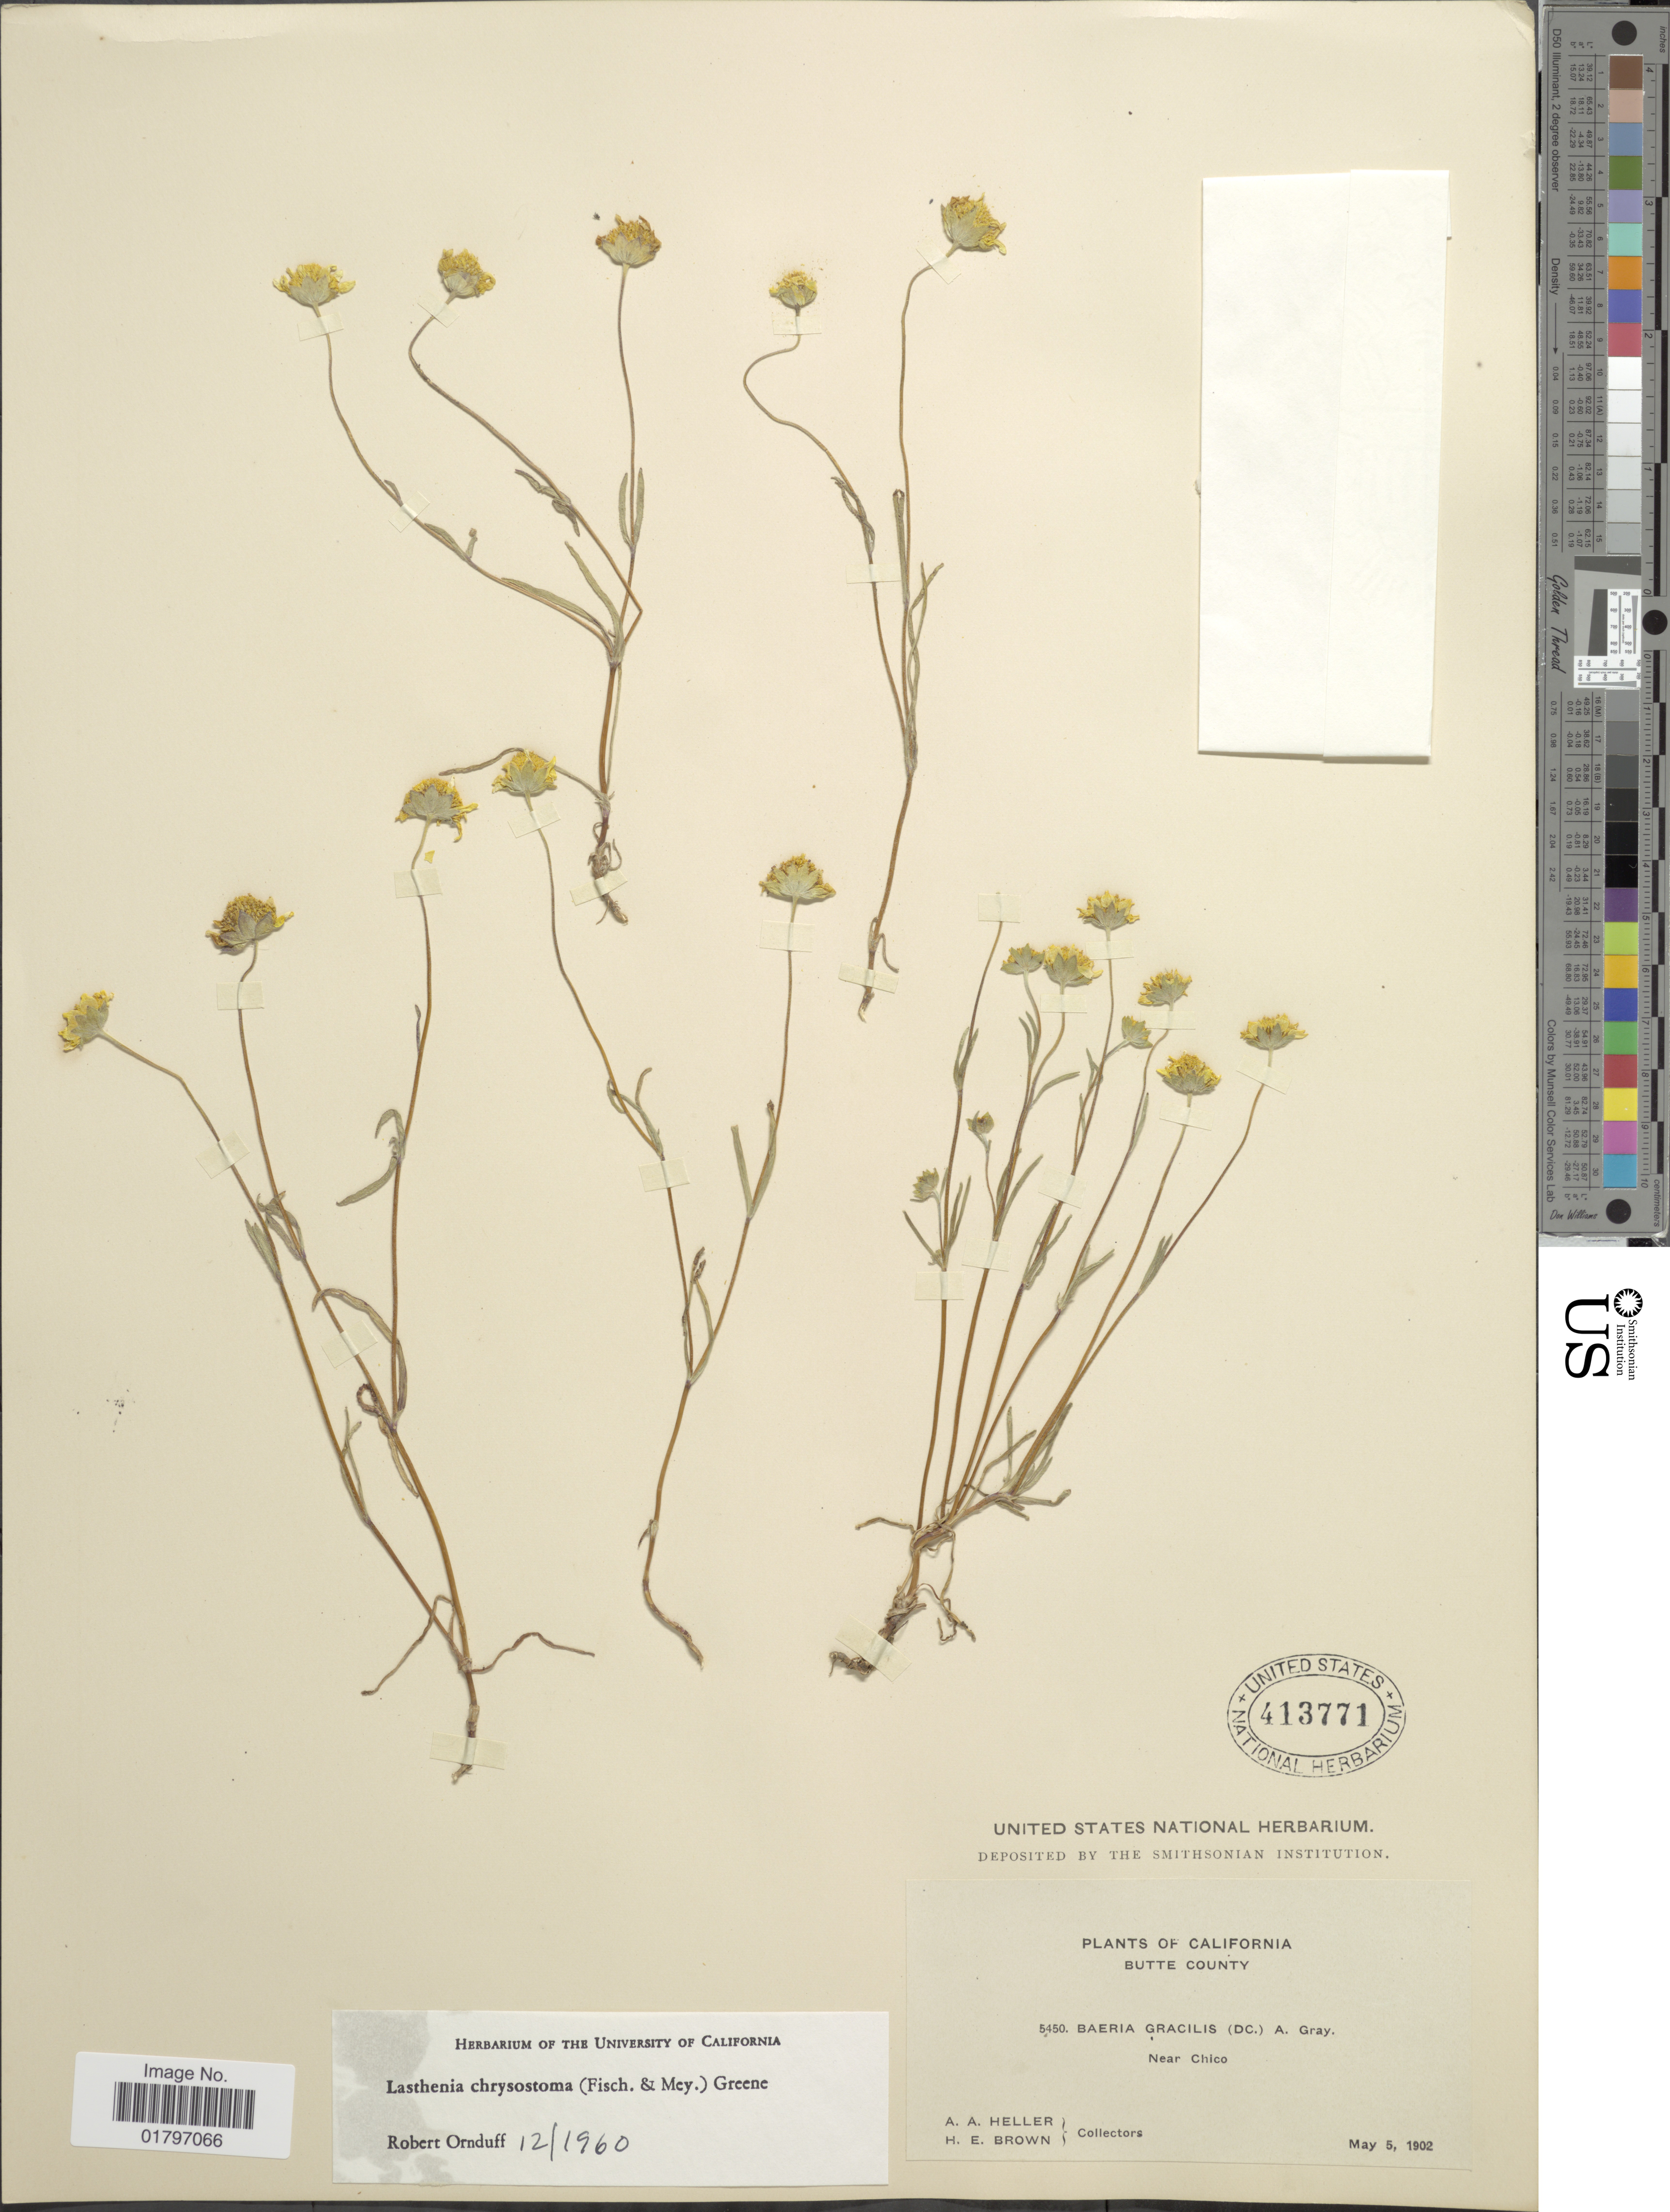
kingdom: Plantae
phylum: Tracheophyta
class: Magnoliopsida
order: Asterales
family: Asteraceae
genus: Lasthenia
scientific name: Lasthenia chrysostoma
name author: (Fisch. & C.A. Mey.) Greene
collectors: A. A. Heller & H. E. Brown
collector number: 5450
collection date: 1902-05-05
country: United States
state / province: California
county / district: Butte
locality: Butte County. Near Chico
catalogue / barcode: US 413771